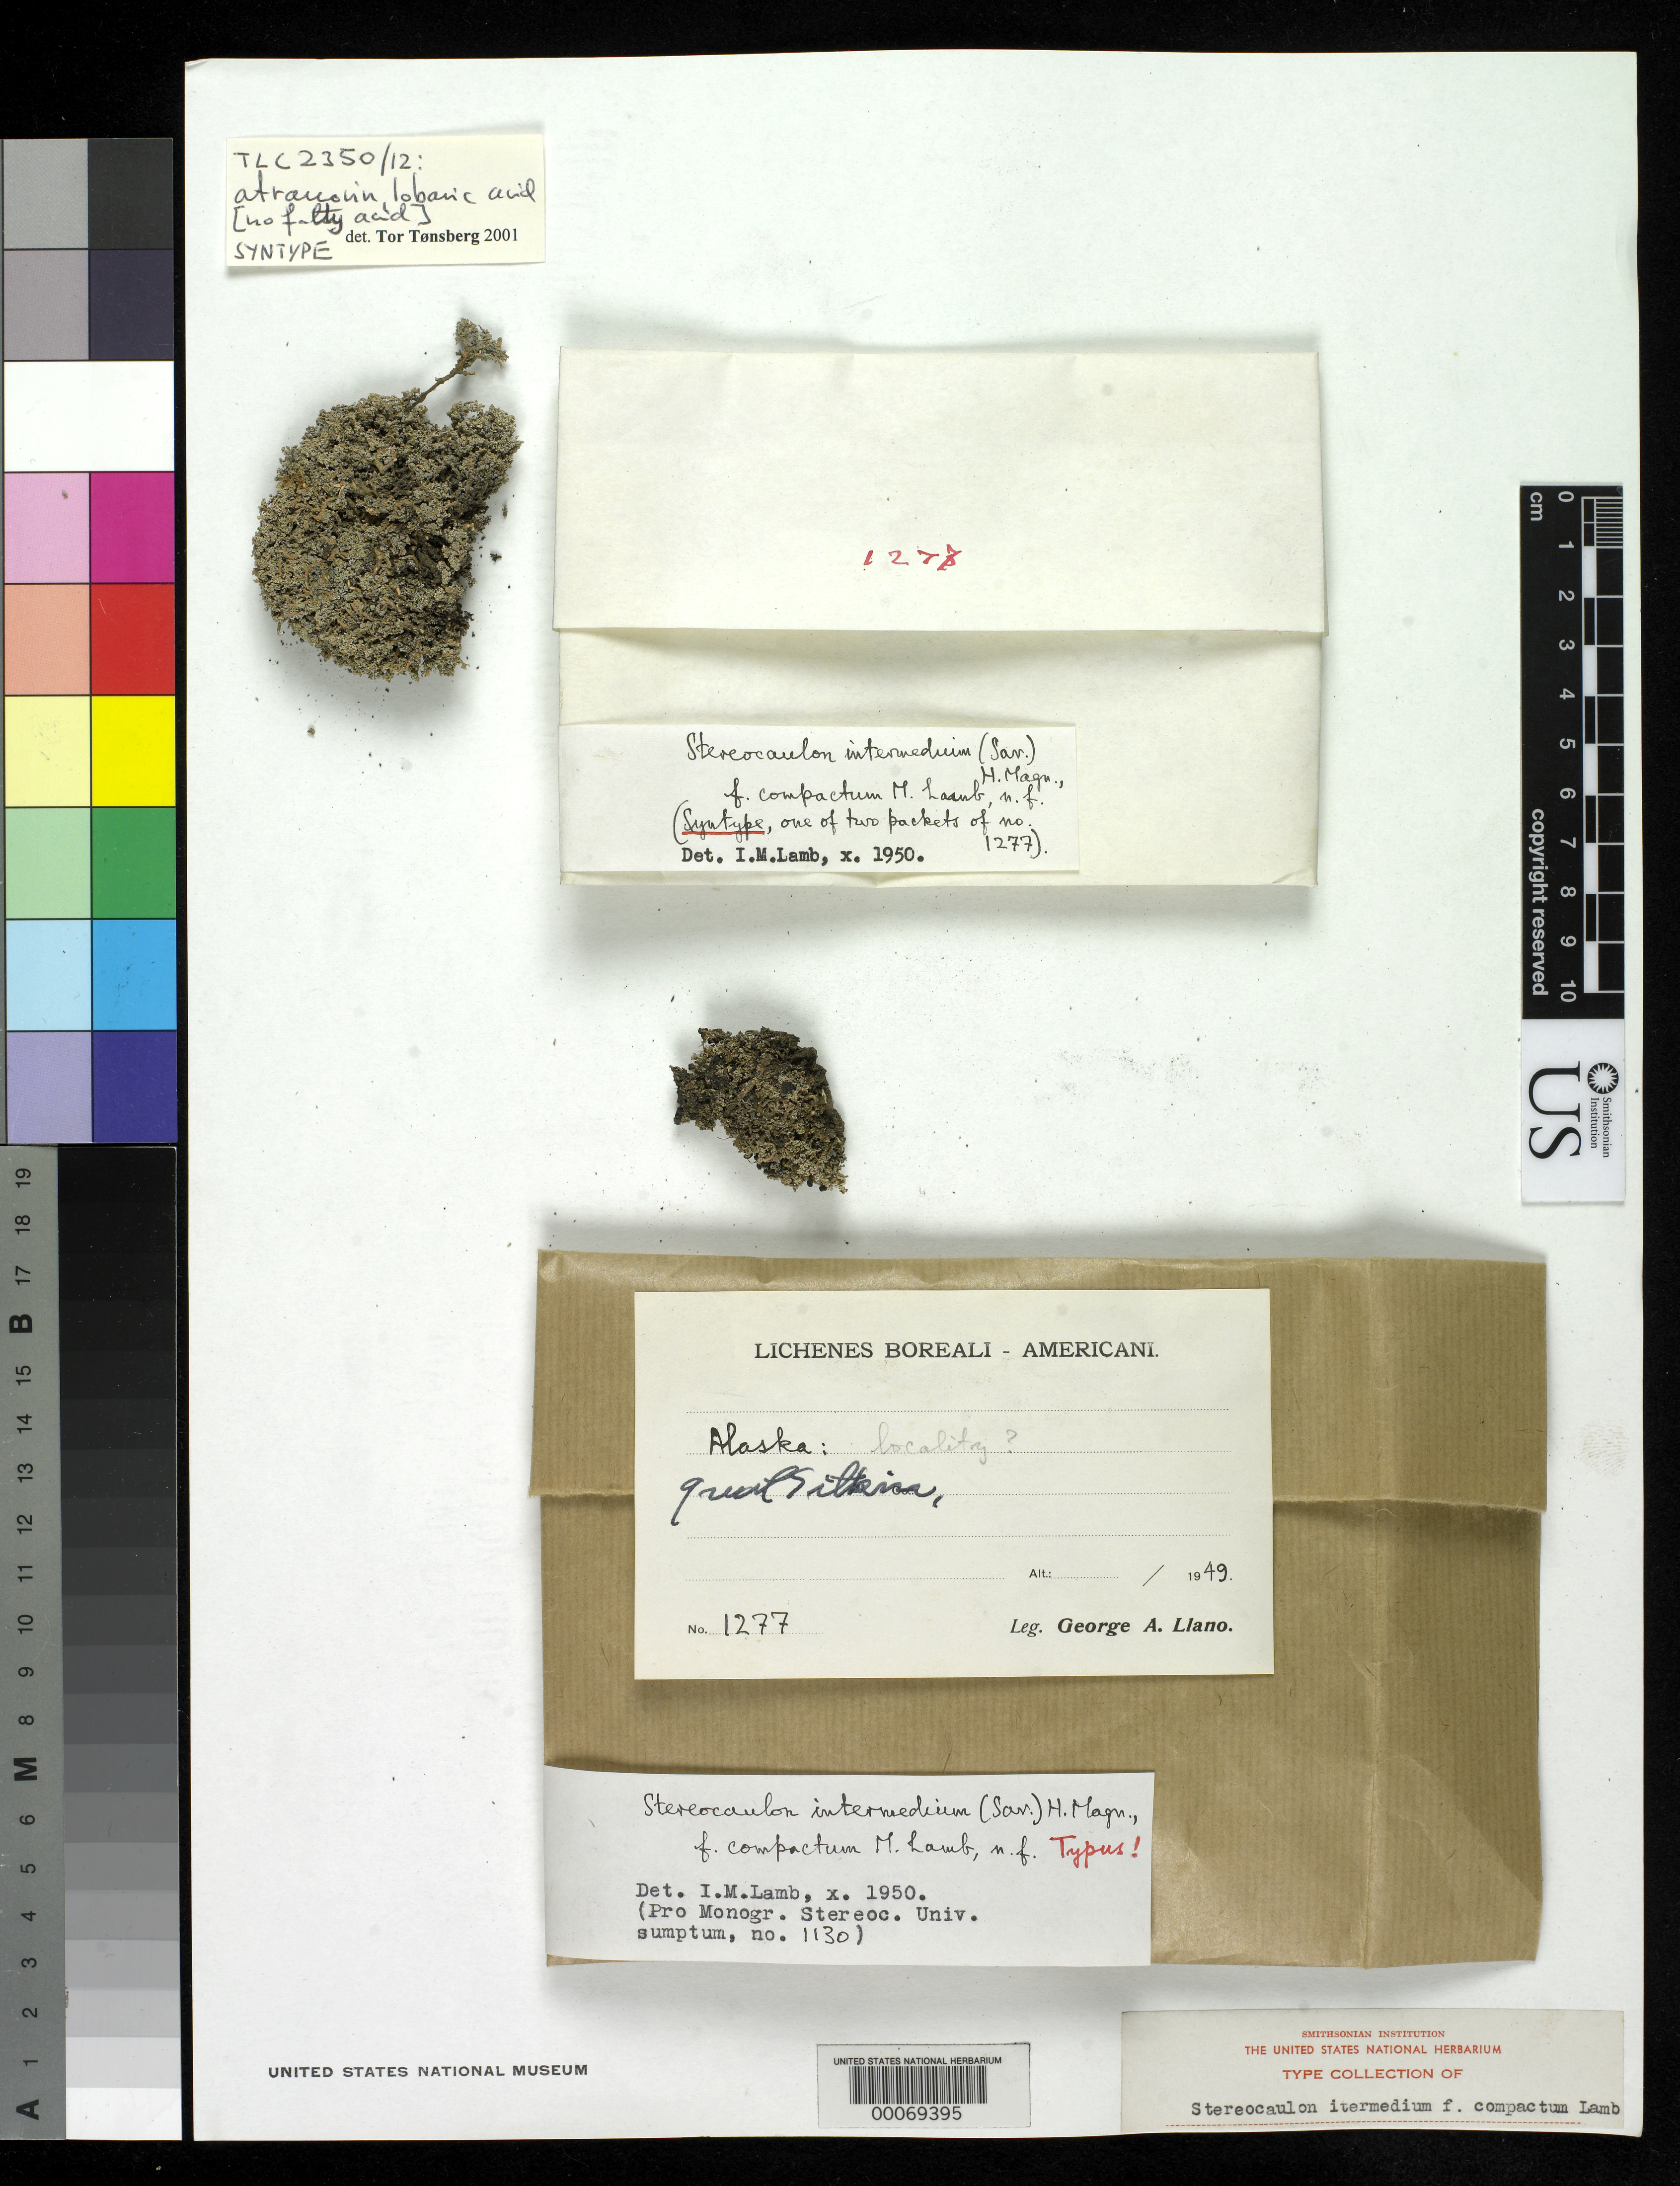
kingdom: Fungi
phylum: Ascomycota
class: Lecanoromycetes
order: Lecanorales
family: Stereocaulaceae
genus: Stereocaulon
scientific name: Stereocaulon intermedium f. compactum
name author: I.M. Lamb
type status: Holotype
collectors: G. Llano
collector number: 1277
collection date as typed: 1949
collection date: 1949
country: United States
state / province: Alaska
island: Rat Is.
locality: Rat Is., Amchitka, near Constantine Harbor, Aleutian Is.